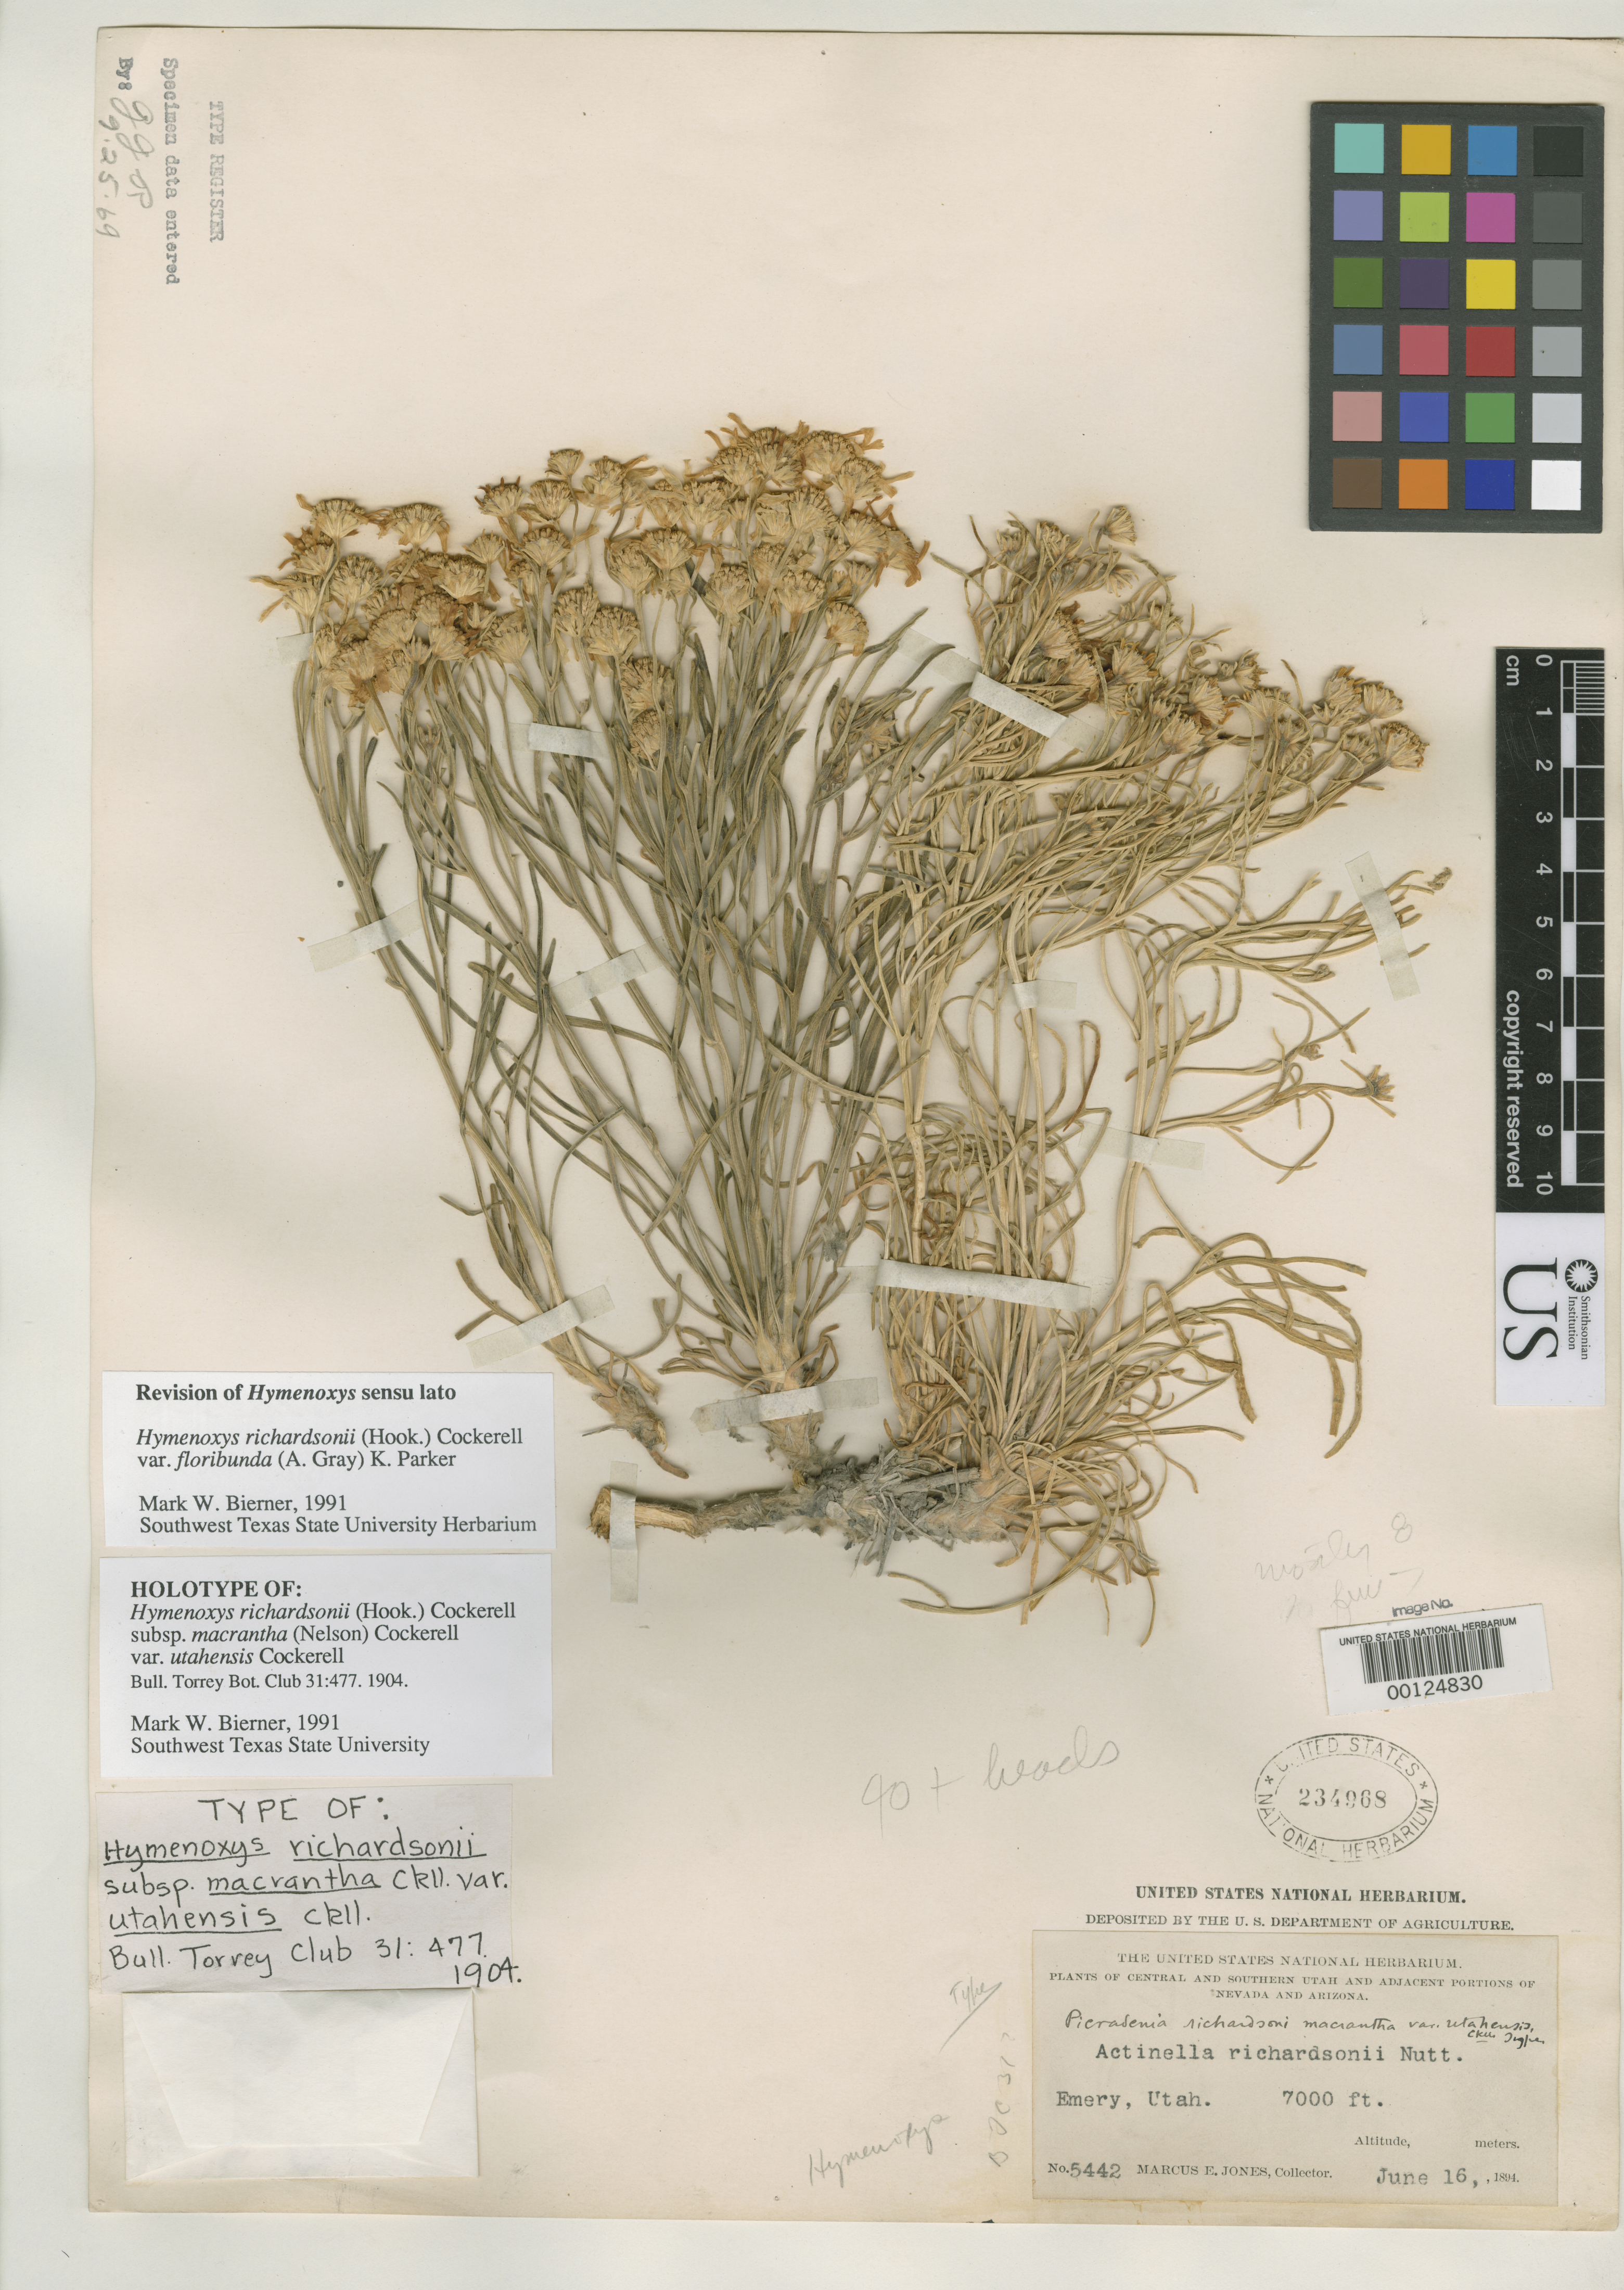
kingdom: Plantae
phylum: Tracheophyta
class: Magnoliopsida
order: Asterales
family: Asteraceae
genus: Hymenoxys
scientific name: Hymenoxys richardsonii subsp. macrantha var. utahensis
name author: Cockerell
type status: Holotype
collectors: M. E. Jones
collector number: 5442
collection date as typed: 16 Jun 1894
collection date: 1894-06-16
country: United States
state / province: Utah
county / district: Emery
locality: Emery.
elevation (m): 2134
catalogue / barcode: US 234968